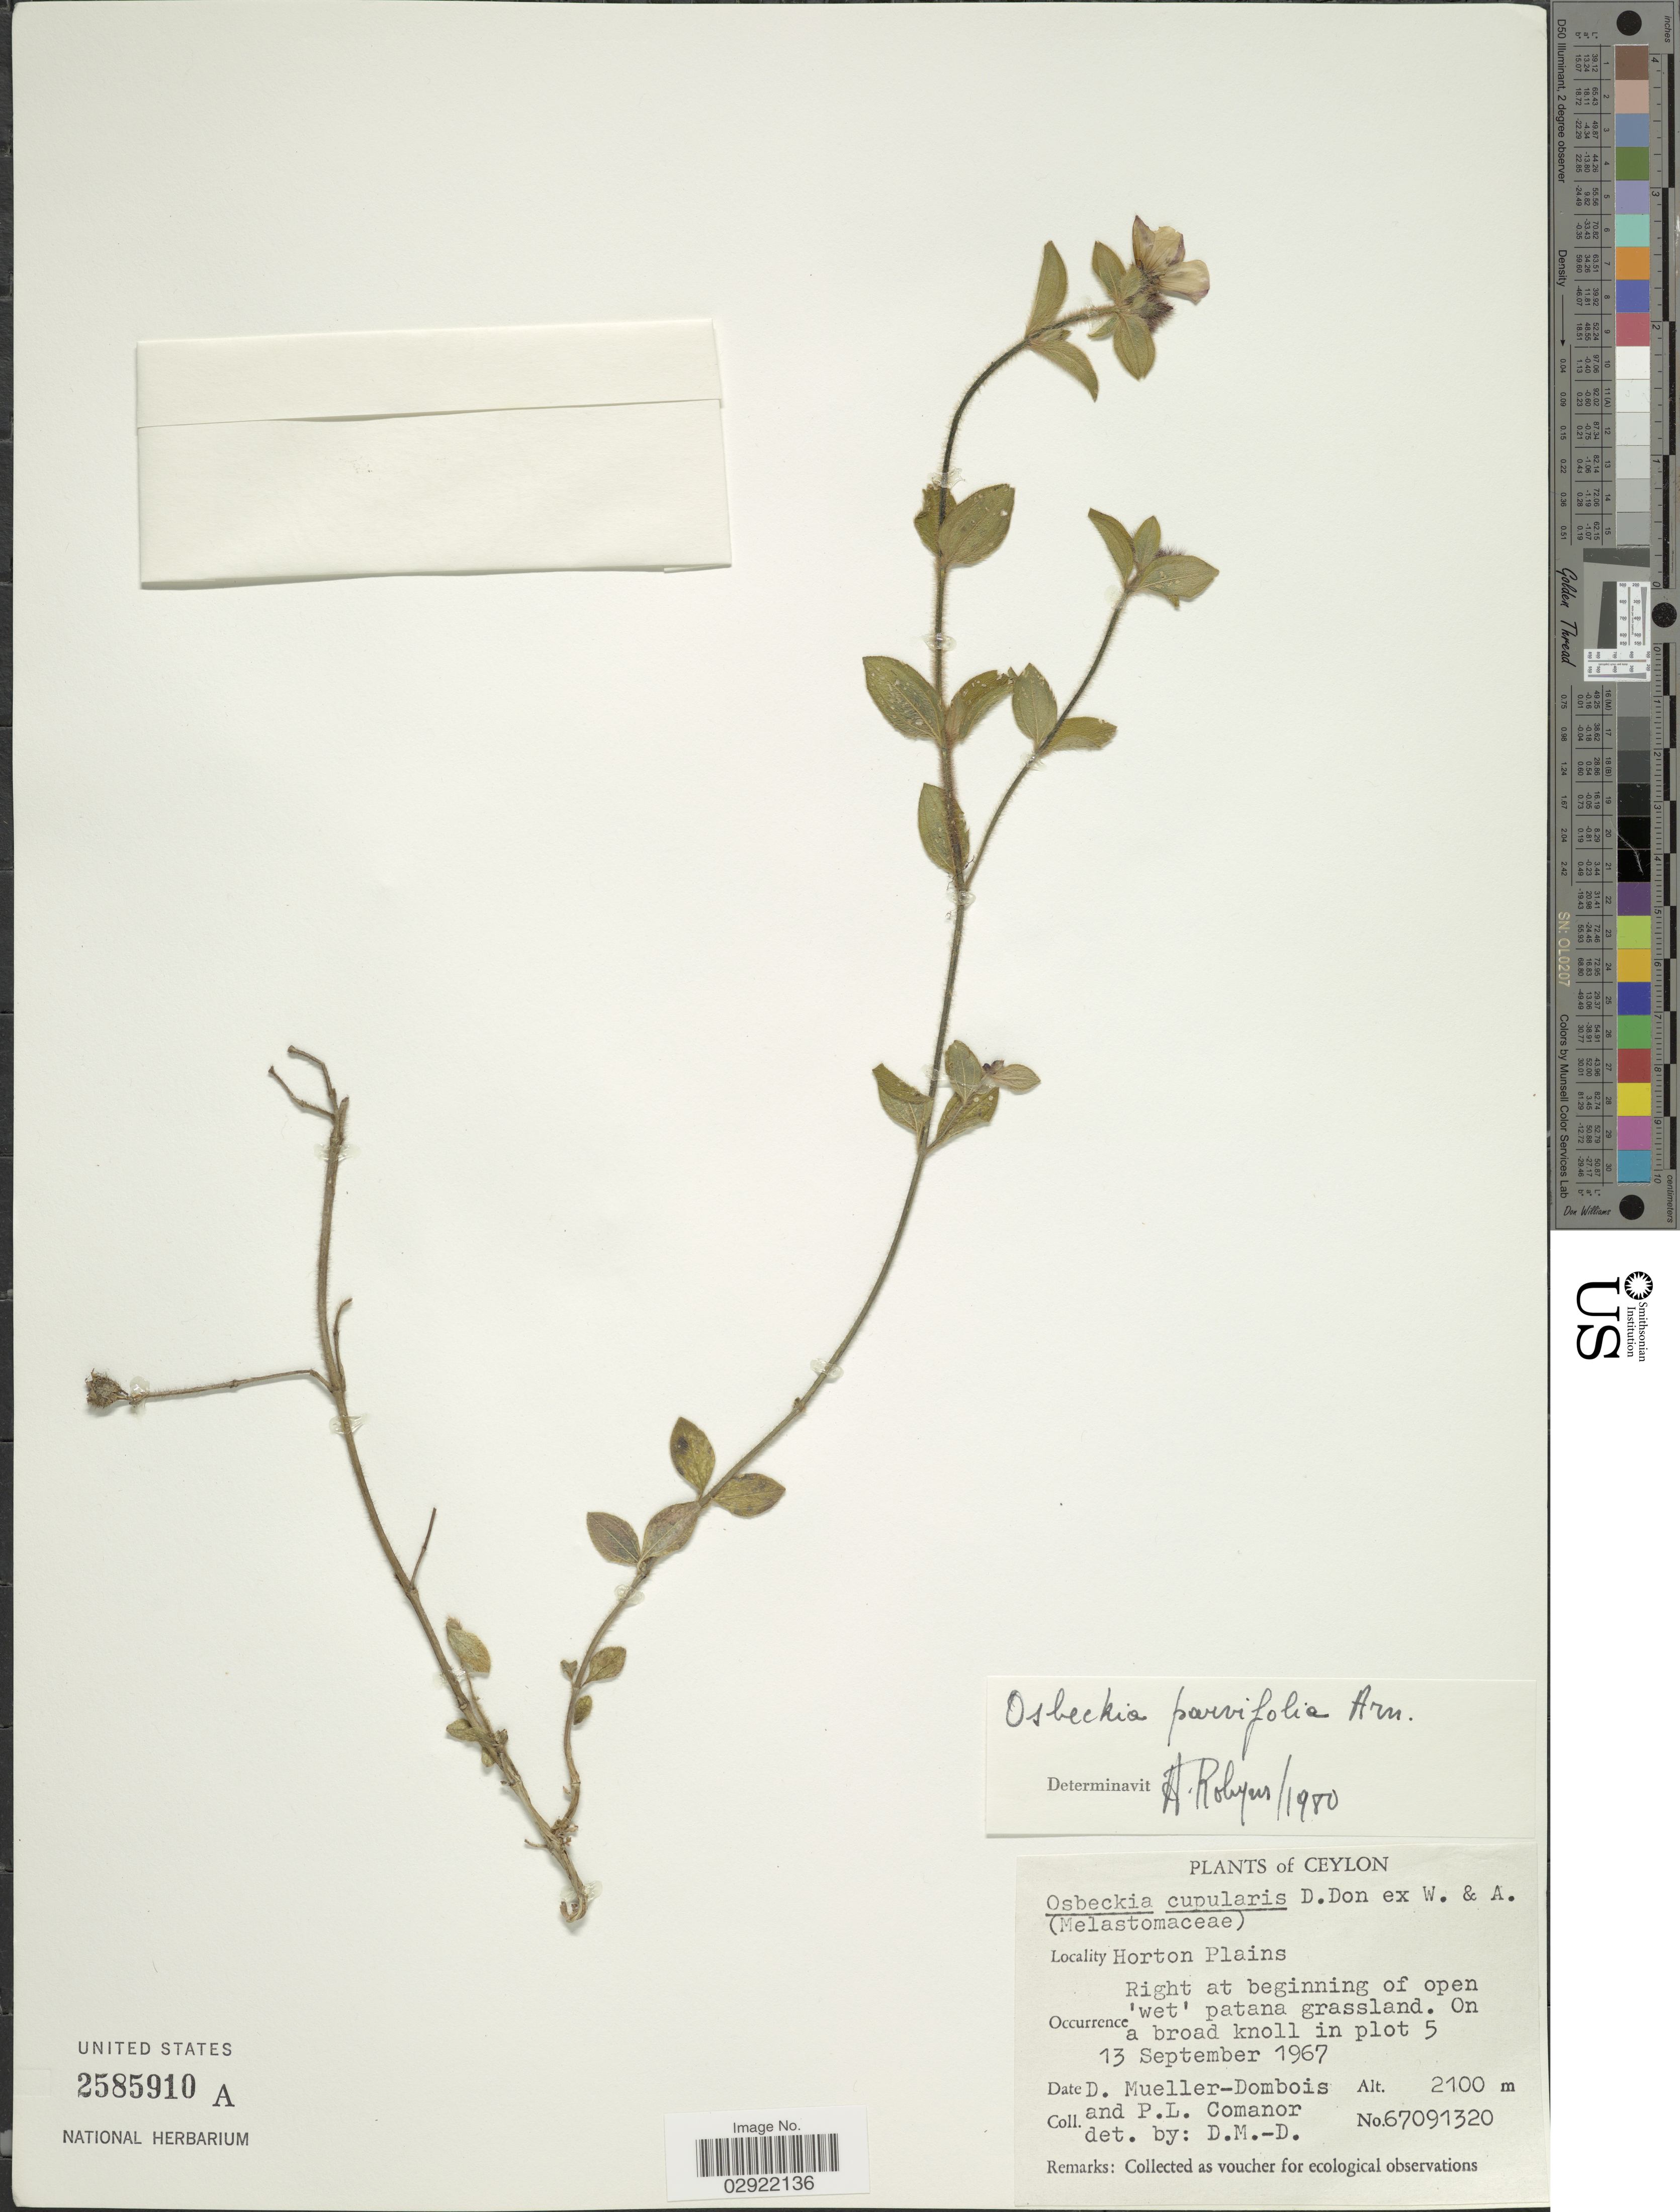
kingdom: Plantae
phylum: Tracheophyta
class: Magnoliopsida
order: Myrtales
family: Melastomataceae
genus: Osbeckia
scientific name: Osbeckia parvifolia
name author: Arn.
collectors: D. Mueller-Dombois & P. Comanor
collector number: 67091320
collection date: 1967-09-13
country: Sri Lanka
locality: Ceylon. Horton Plains. On a broad knoll in plot 5.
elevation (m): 2100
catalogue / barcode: US 2585910A